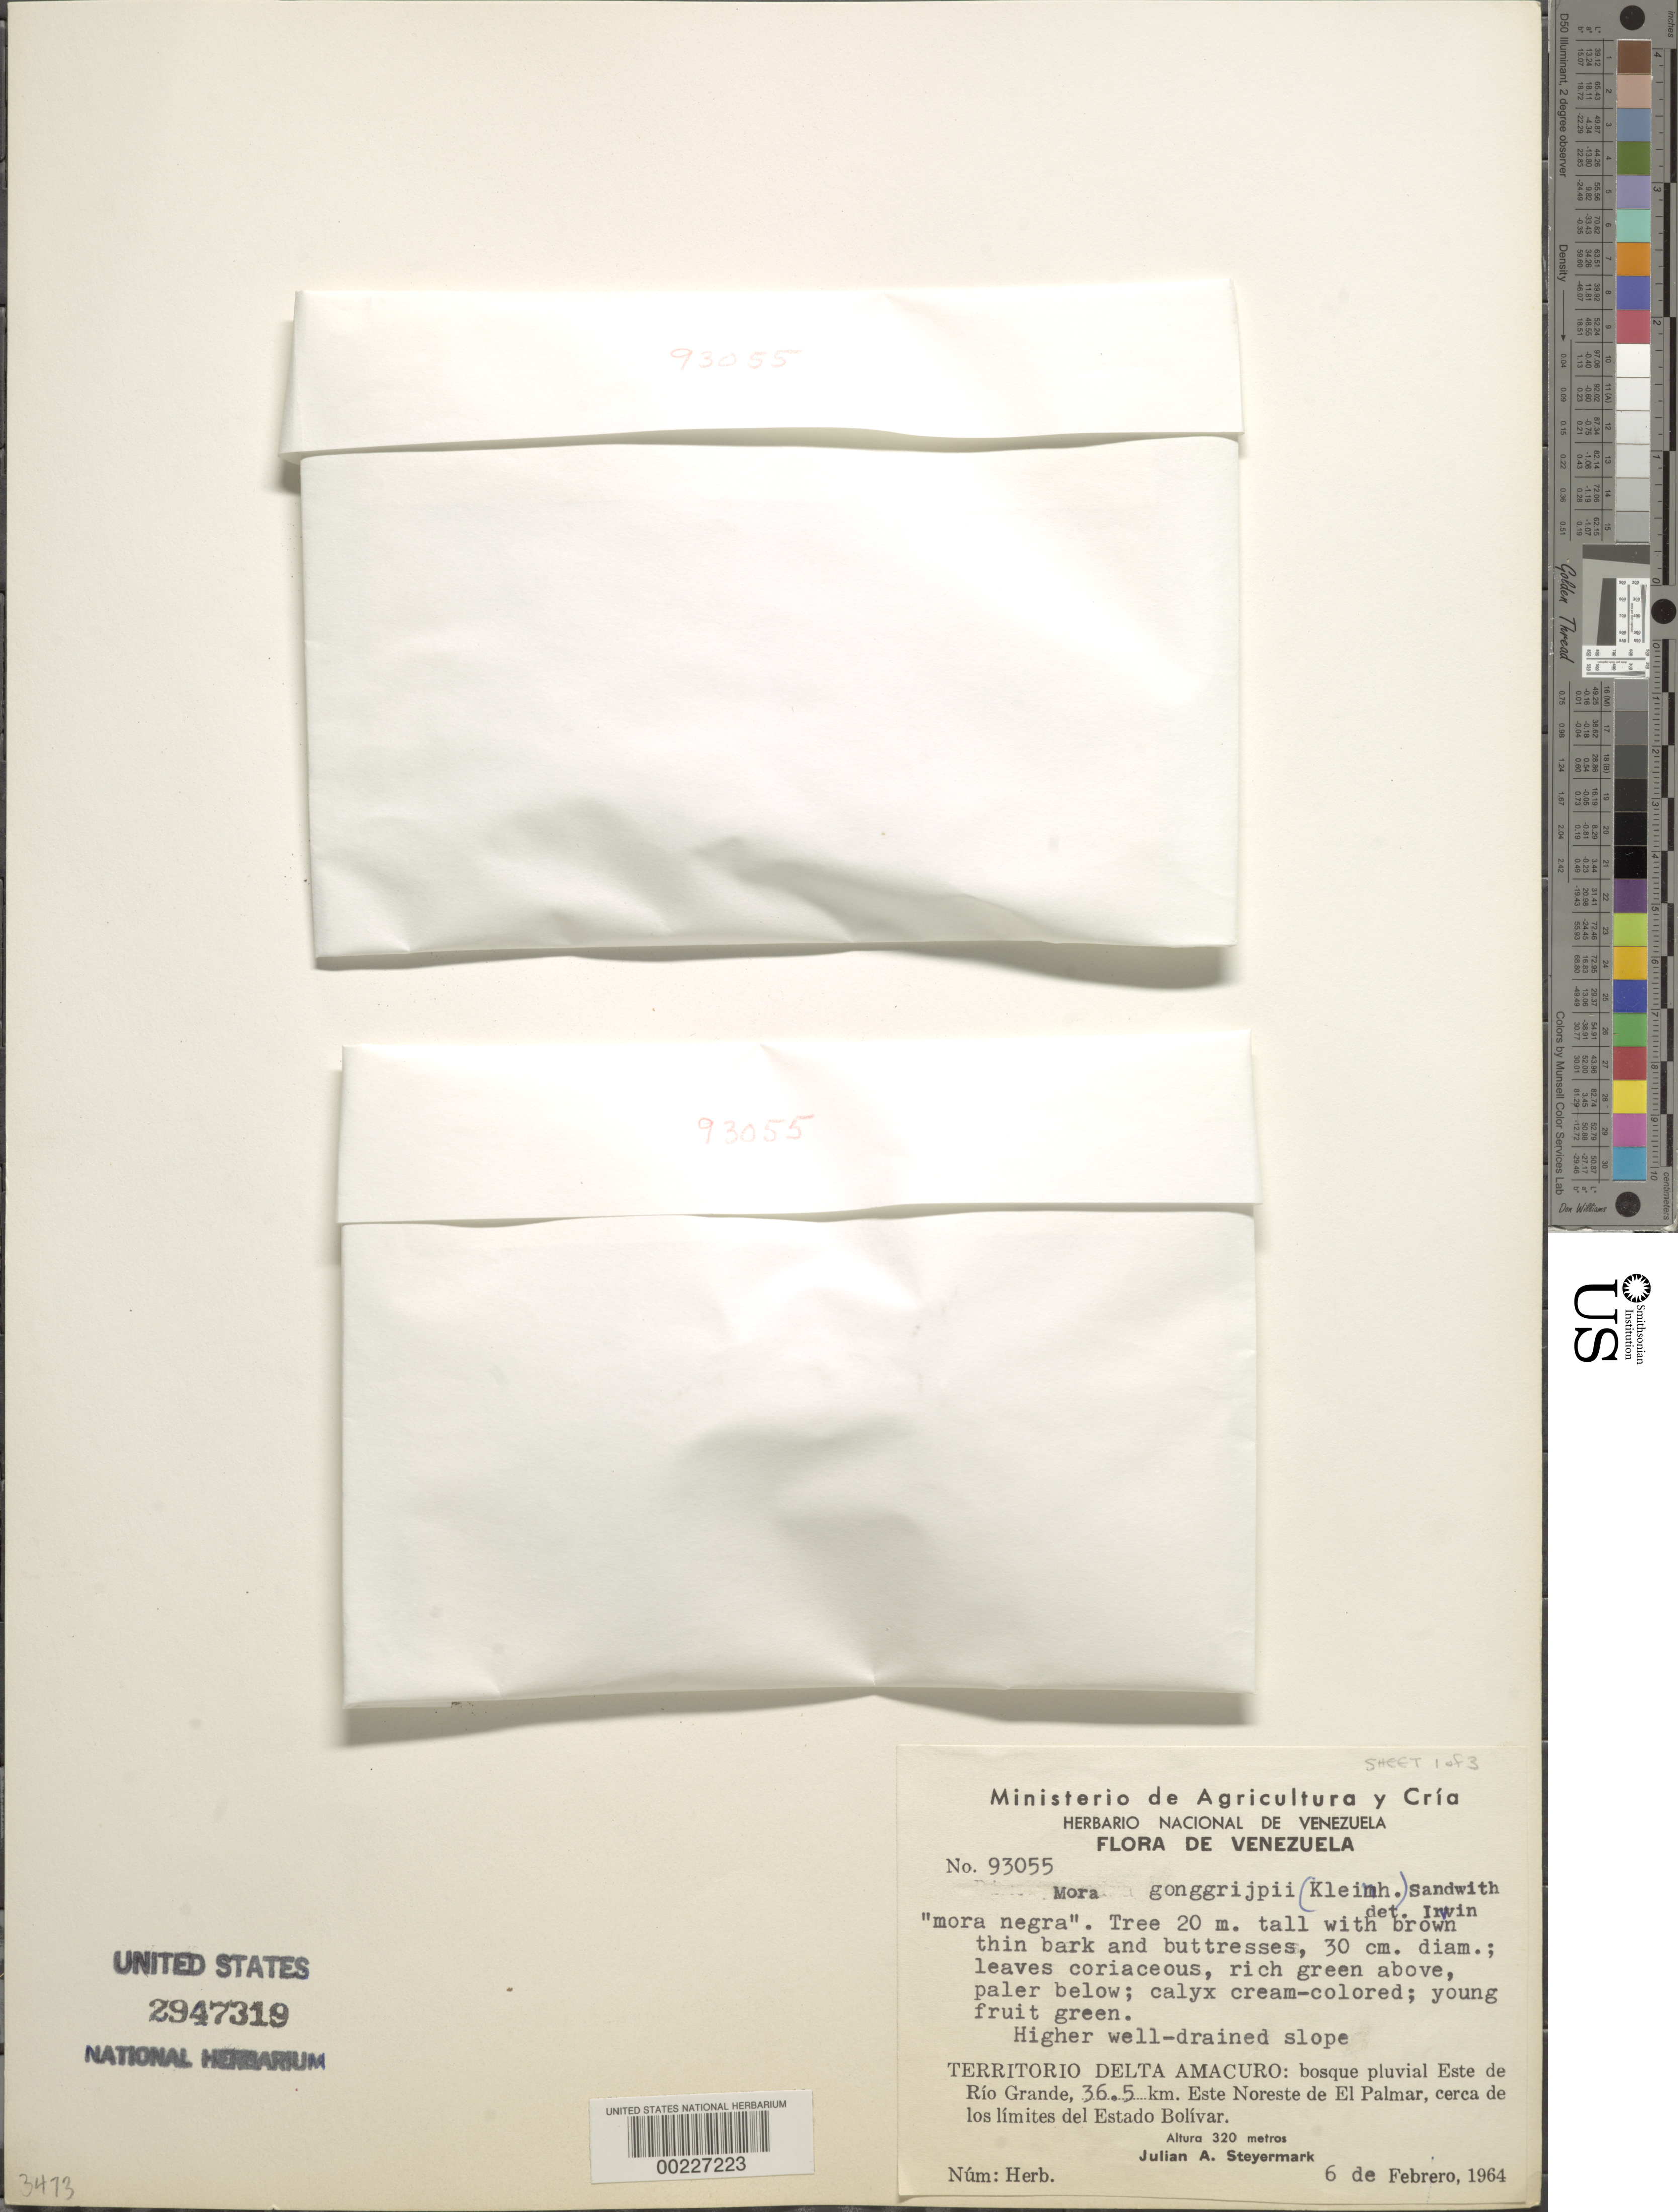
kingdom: Plantae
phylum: Tracheophyta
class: Magnoliopsida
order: Fabales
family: Fabaceae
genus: Mora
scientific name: Mora gonggrijpii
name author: (Kleinhoonte) Sandwith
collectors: J. Steyermark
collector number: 93055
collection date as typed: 06 Feb 1964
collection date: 1964-02-06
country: Venezuela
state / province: Delta Amacuro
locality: E of rio grande, 36.5 km ene of el palmar, near the boundaries of the state of bolivar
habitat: Higher well-drained slope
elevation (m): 320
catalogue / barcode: US 2947319